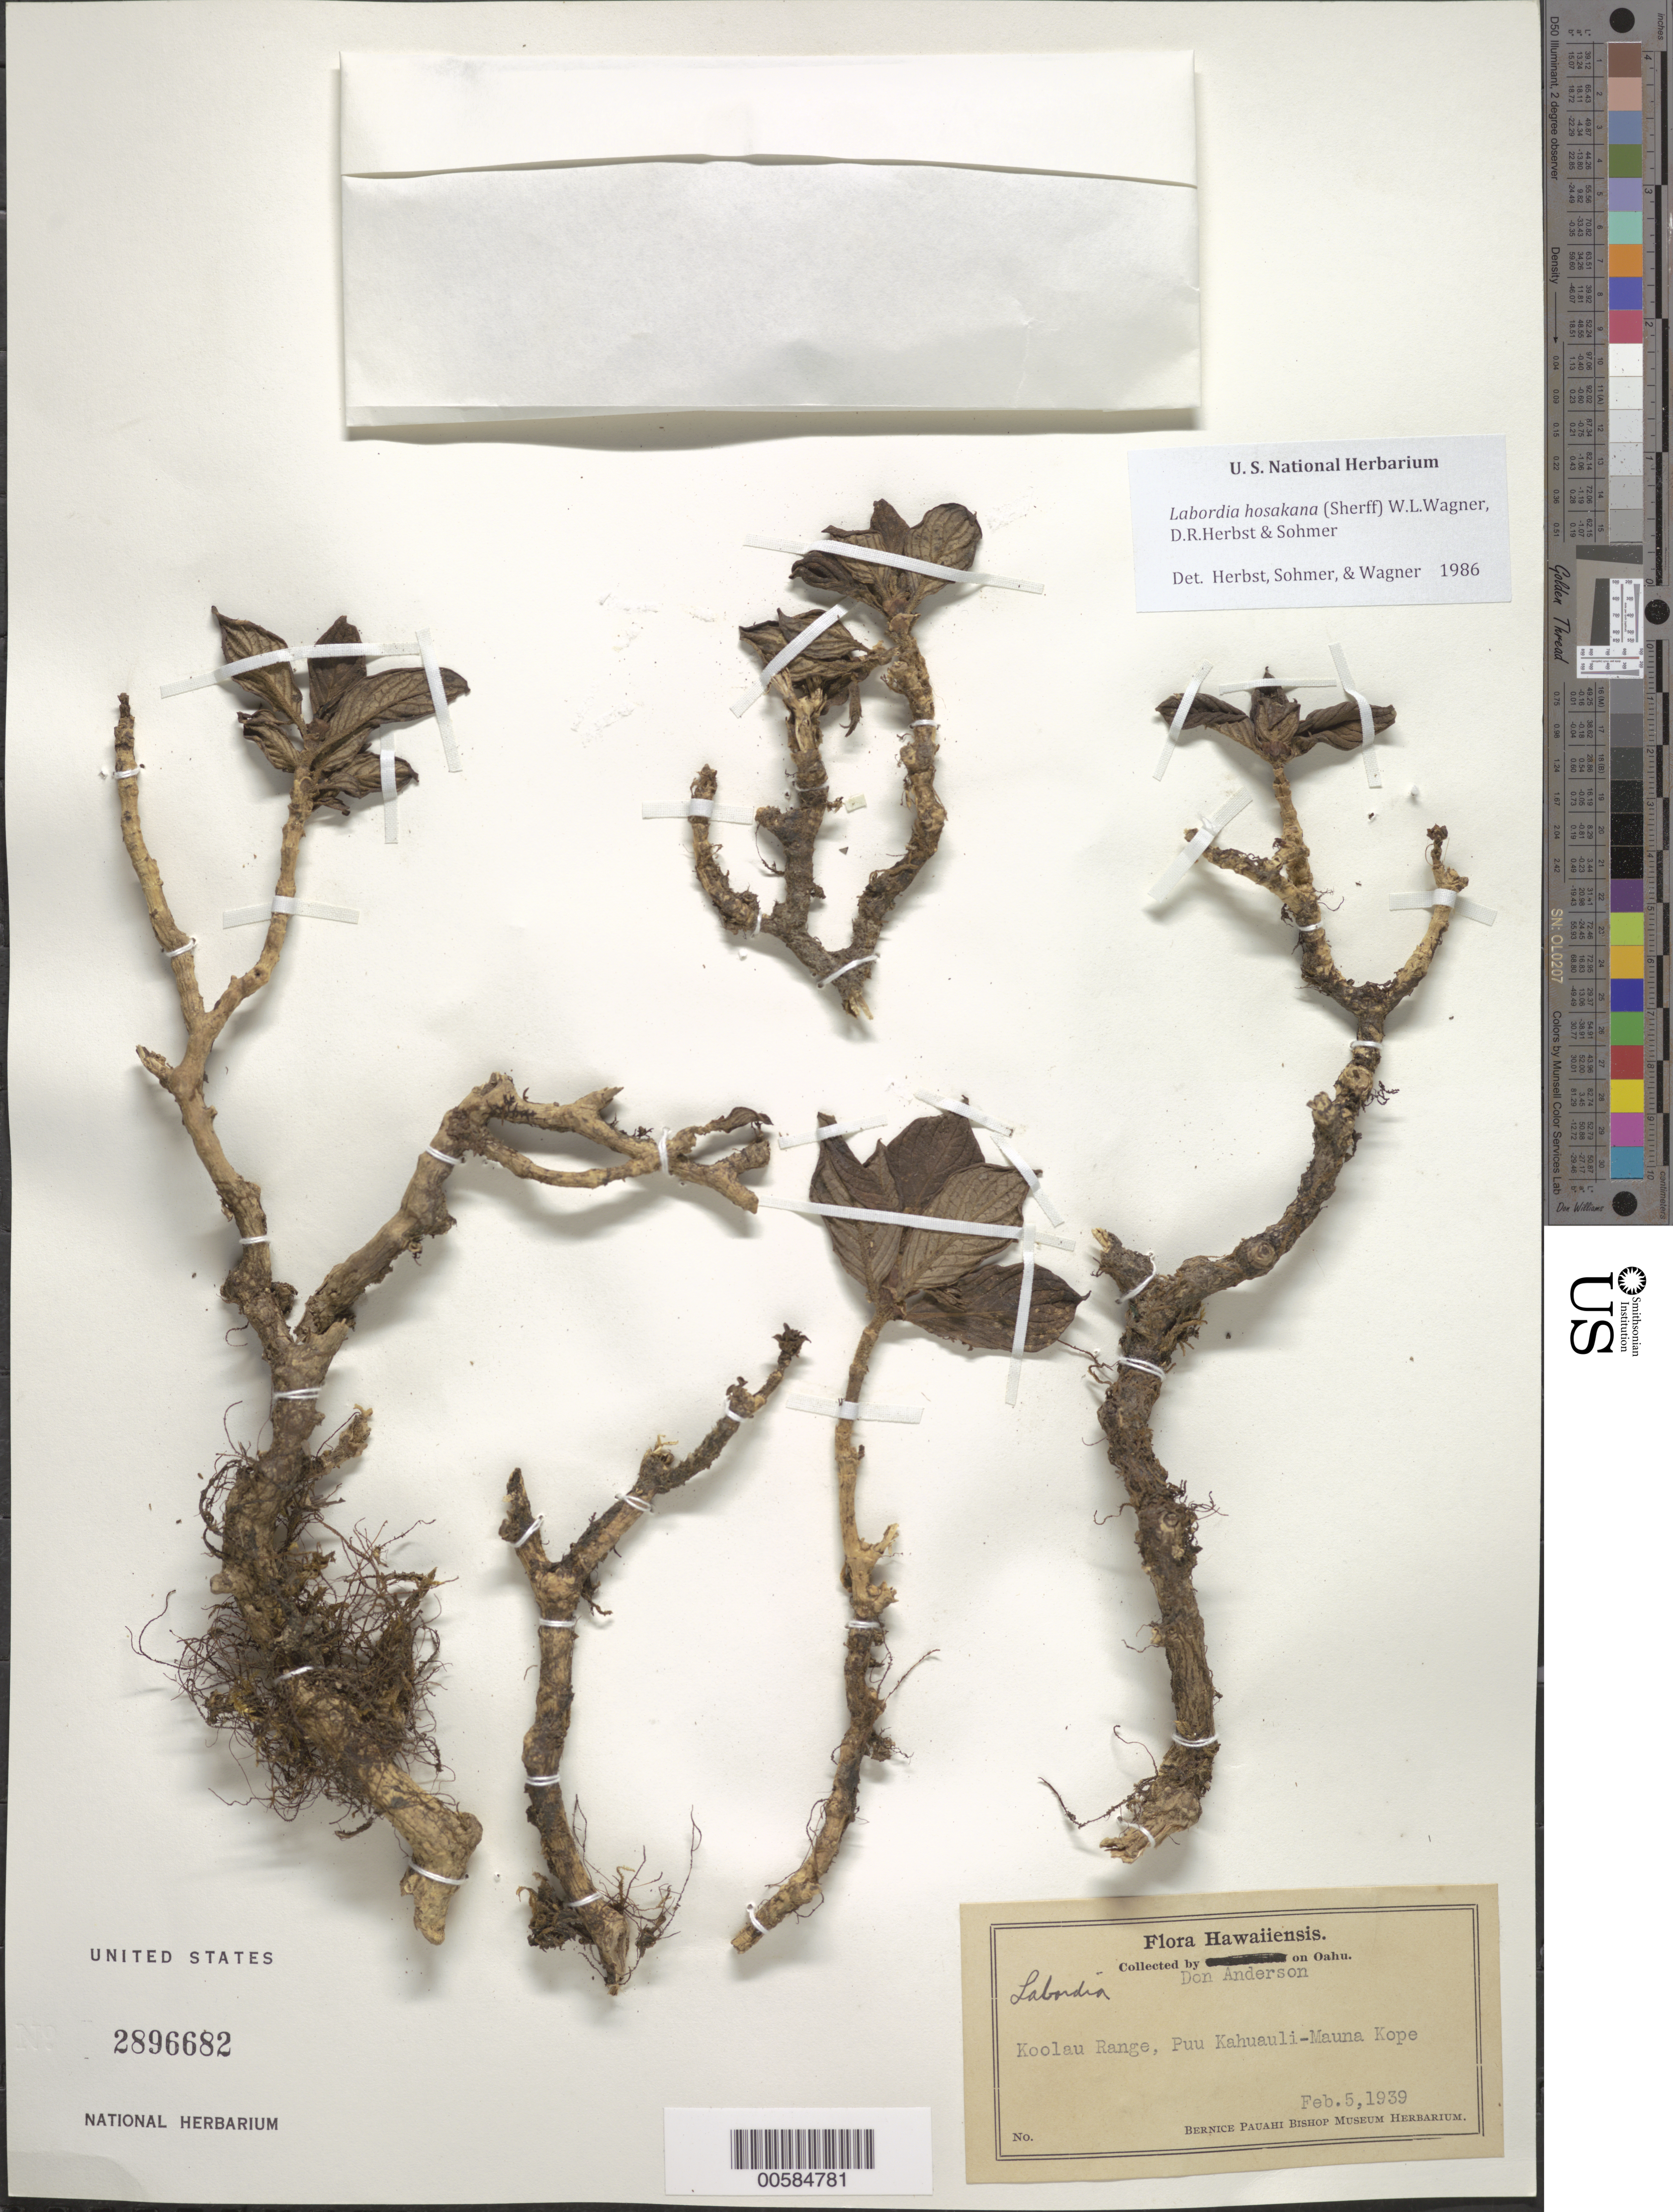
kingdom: Plantae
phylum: Tracheophyta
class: Magnoliopsida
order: Gentianales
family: Loganiaceae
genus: Geniostoma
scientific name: Geniostoma hosakanum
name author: (Sherff) Byng & Christenh.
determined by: Wagner, W. L., (BOT), Smithsonian Institution - National Museum of Natural History (UNITED STATES)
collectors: D. Anderson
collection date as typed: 5 Feb 1939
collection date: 1939-02-05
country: United States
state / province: Hawaii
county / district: Honolulu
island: Oahu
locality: Koolau Range, Puu Kahuauli-Mauna Kope.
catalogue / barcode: US 2896682